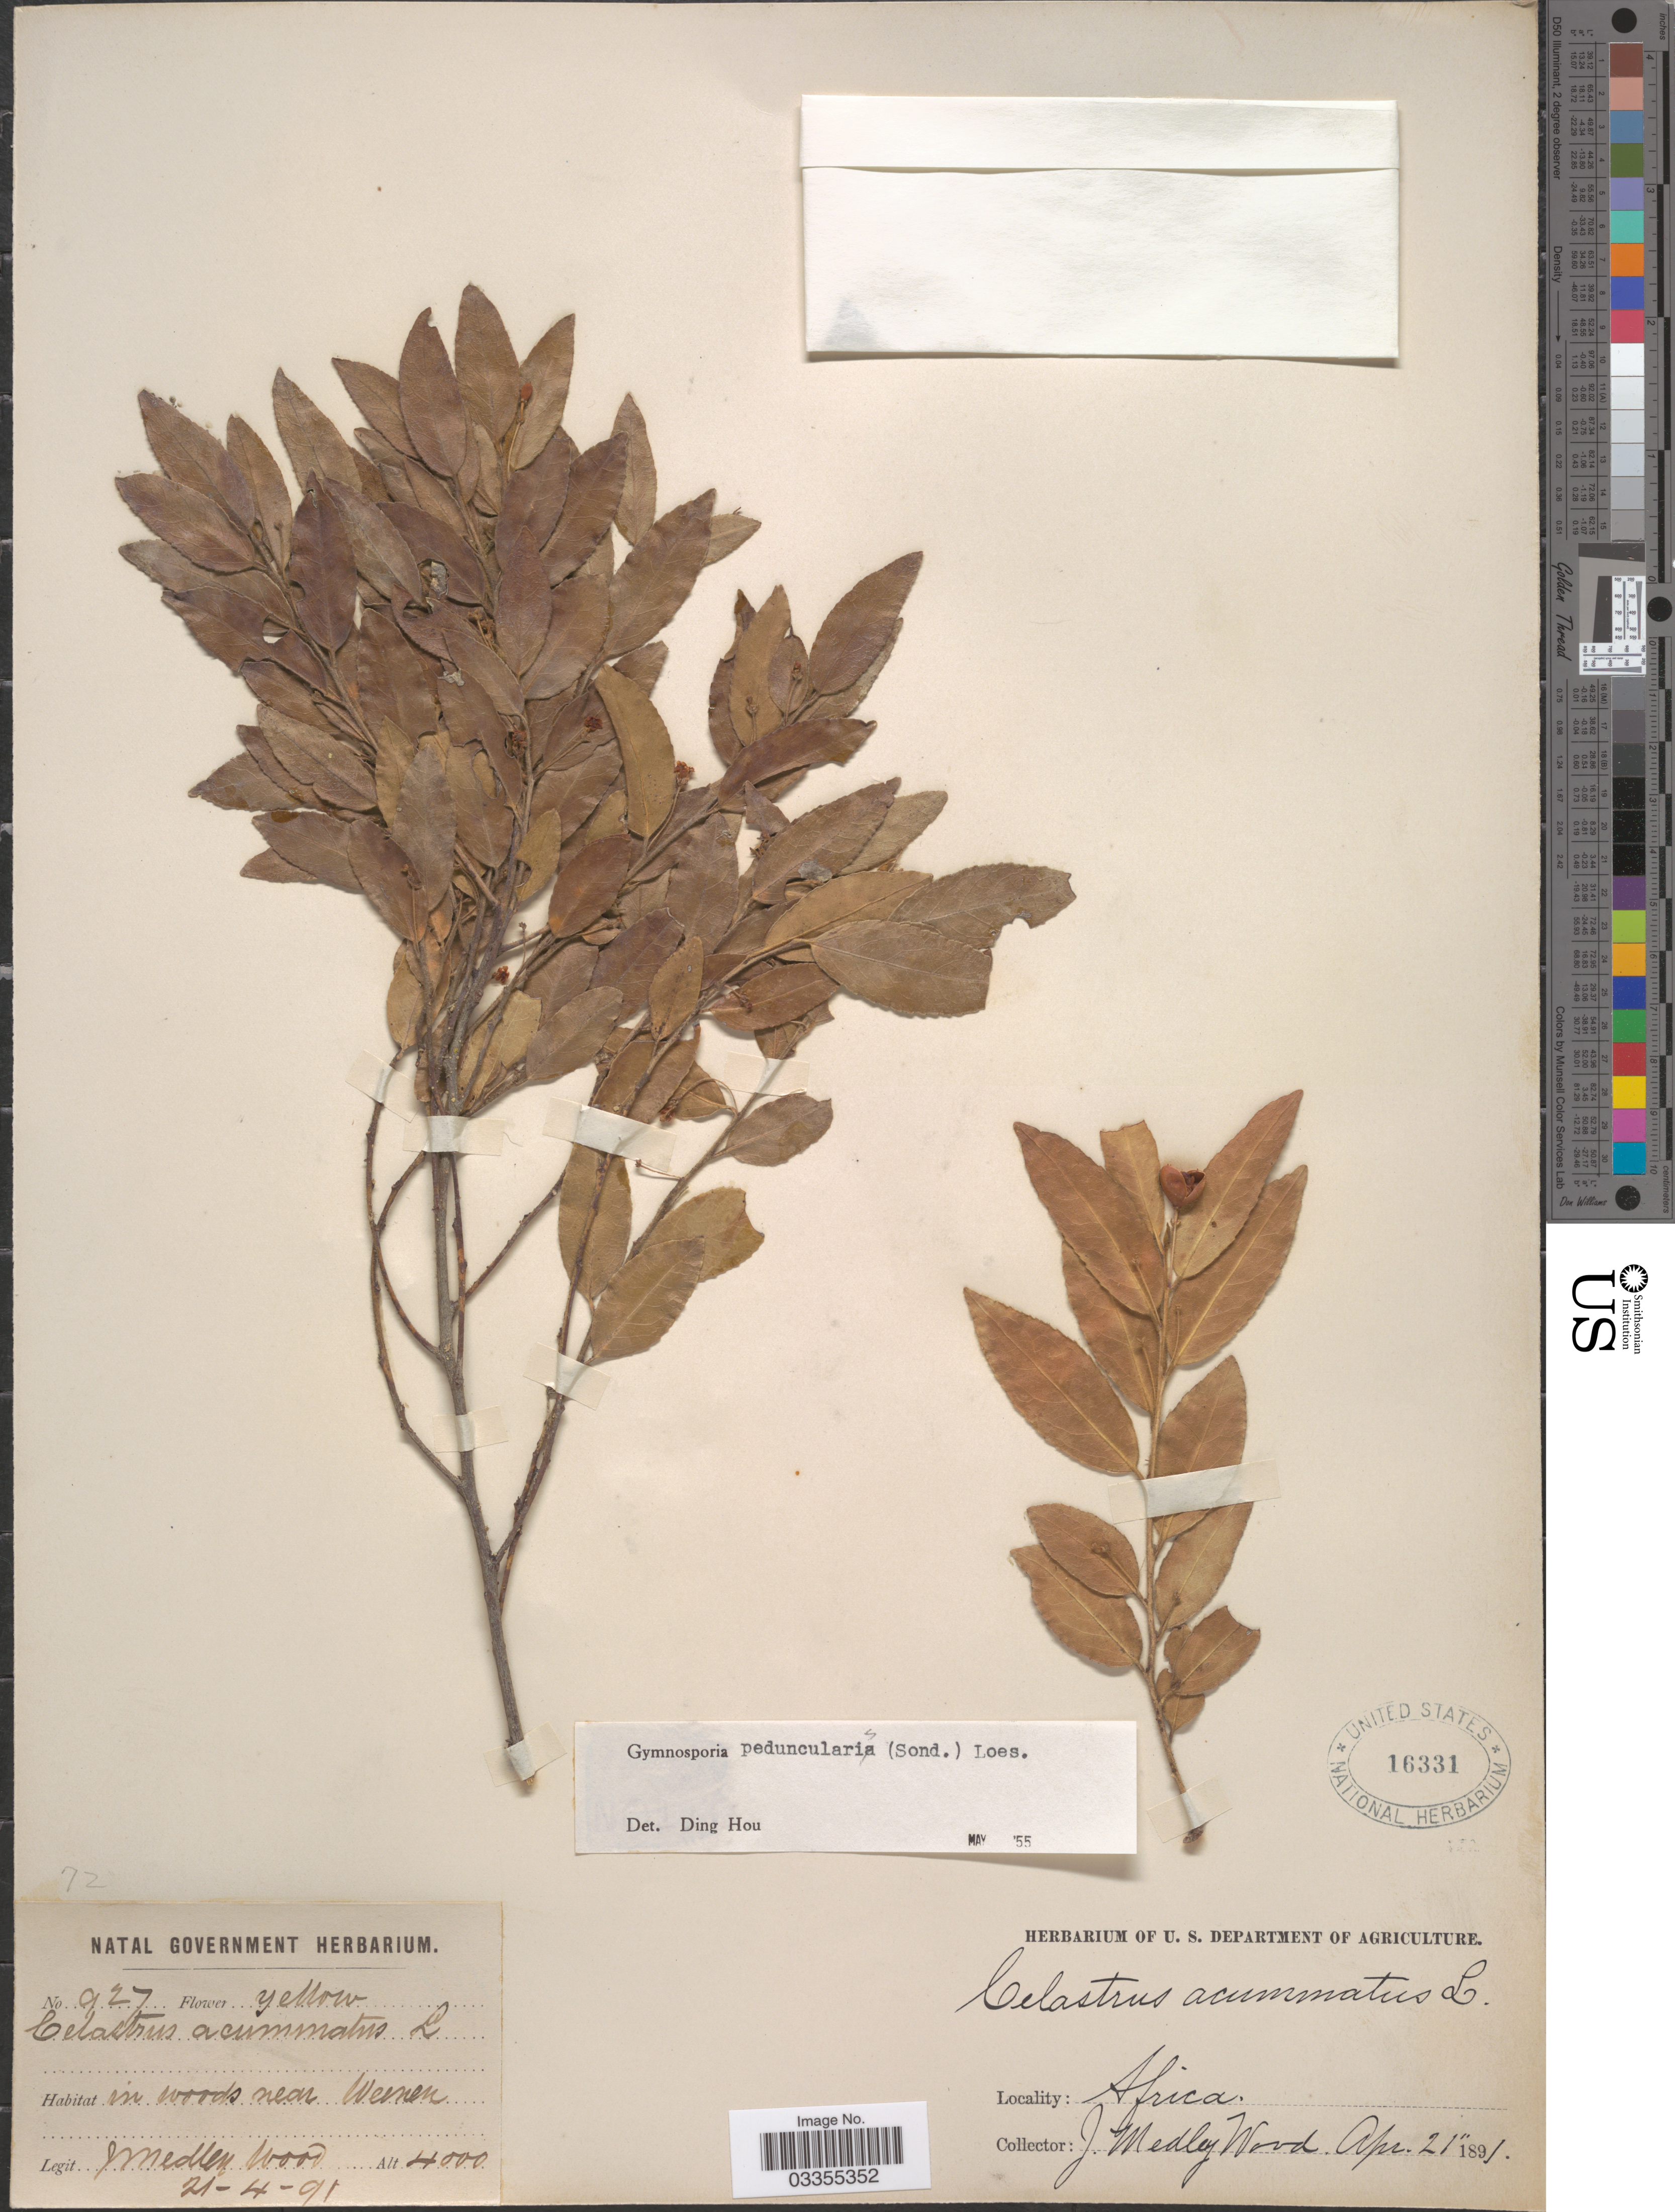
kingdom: Plantae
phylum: Tracheophyta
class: Magnoliopsida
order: Celastrales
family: Celastraceae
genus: Maytenus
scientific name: Maytenus peduncularis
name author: Loes.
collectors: J. Medley Wood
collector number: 927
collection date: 1891-04-21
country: South Africa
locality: In woods near Weenen. Africa.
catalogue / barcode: US 16331